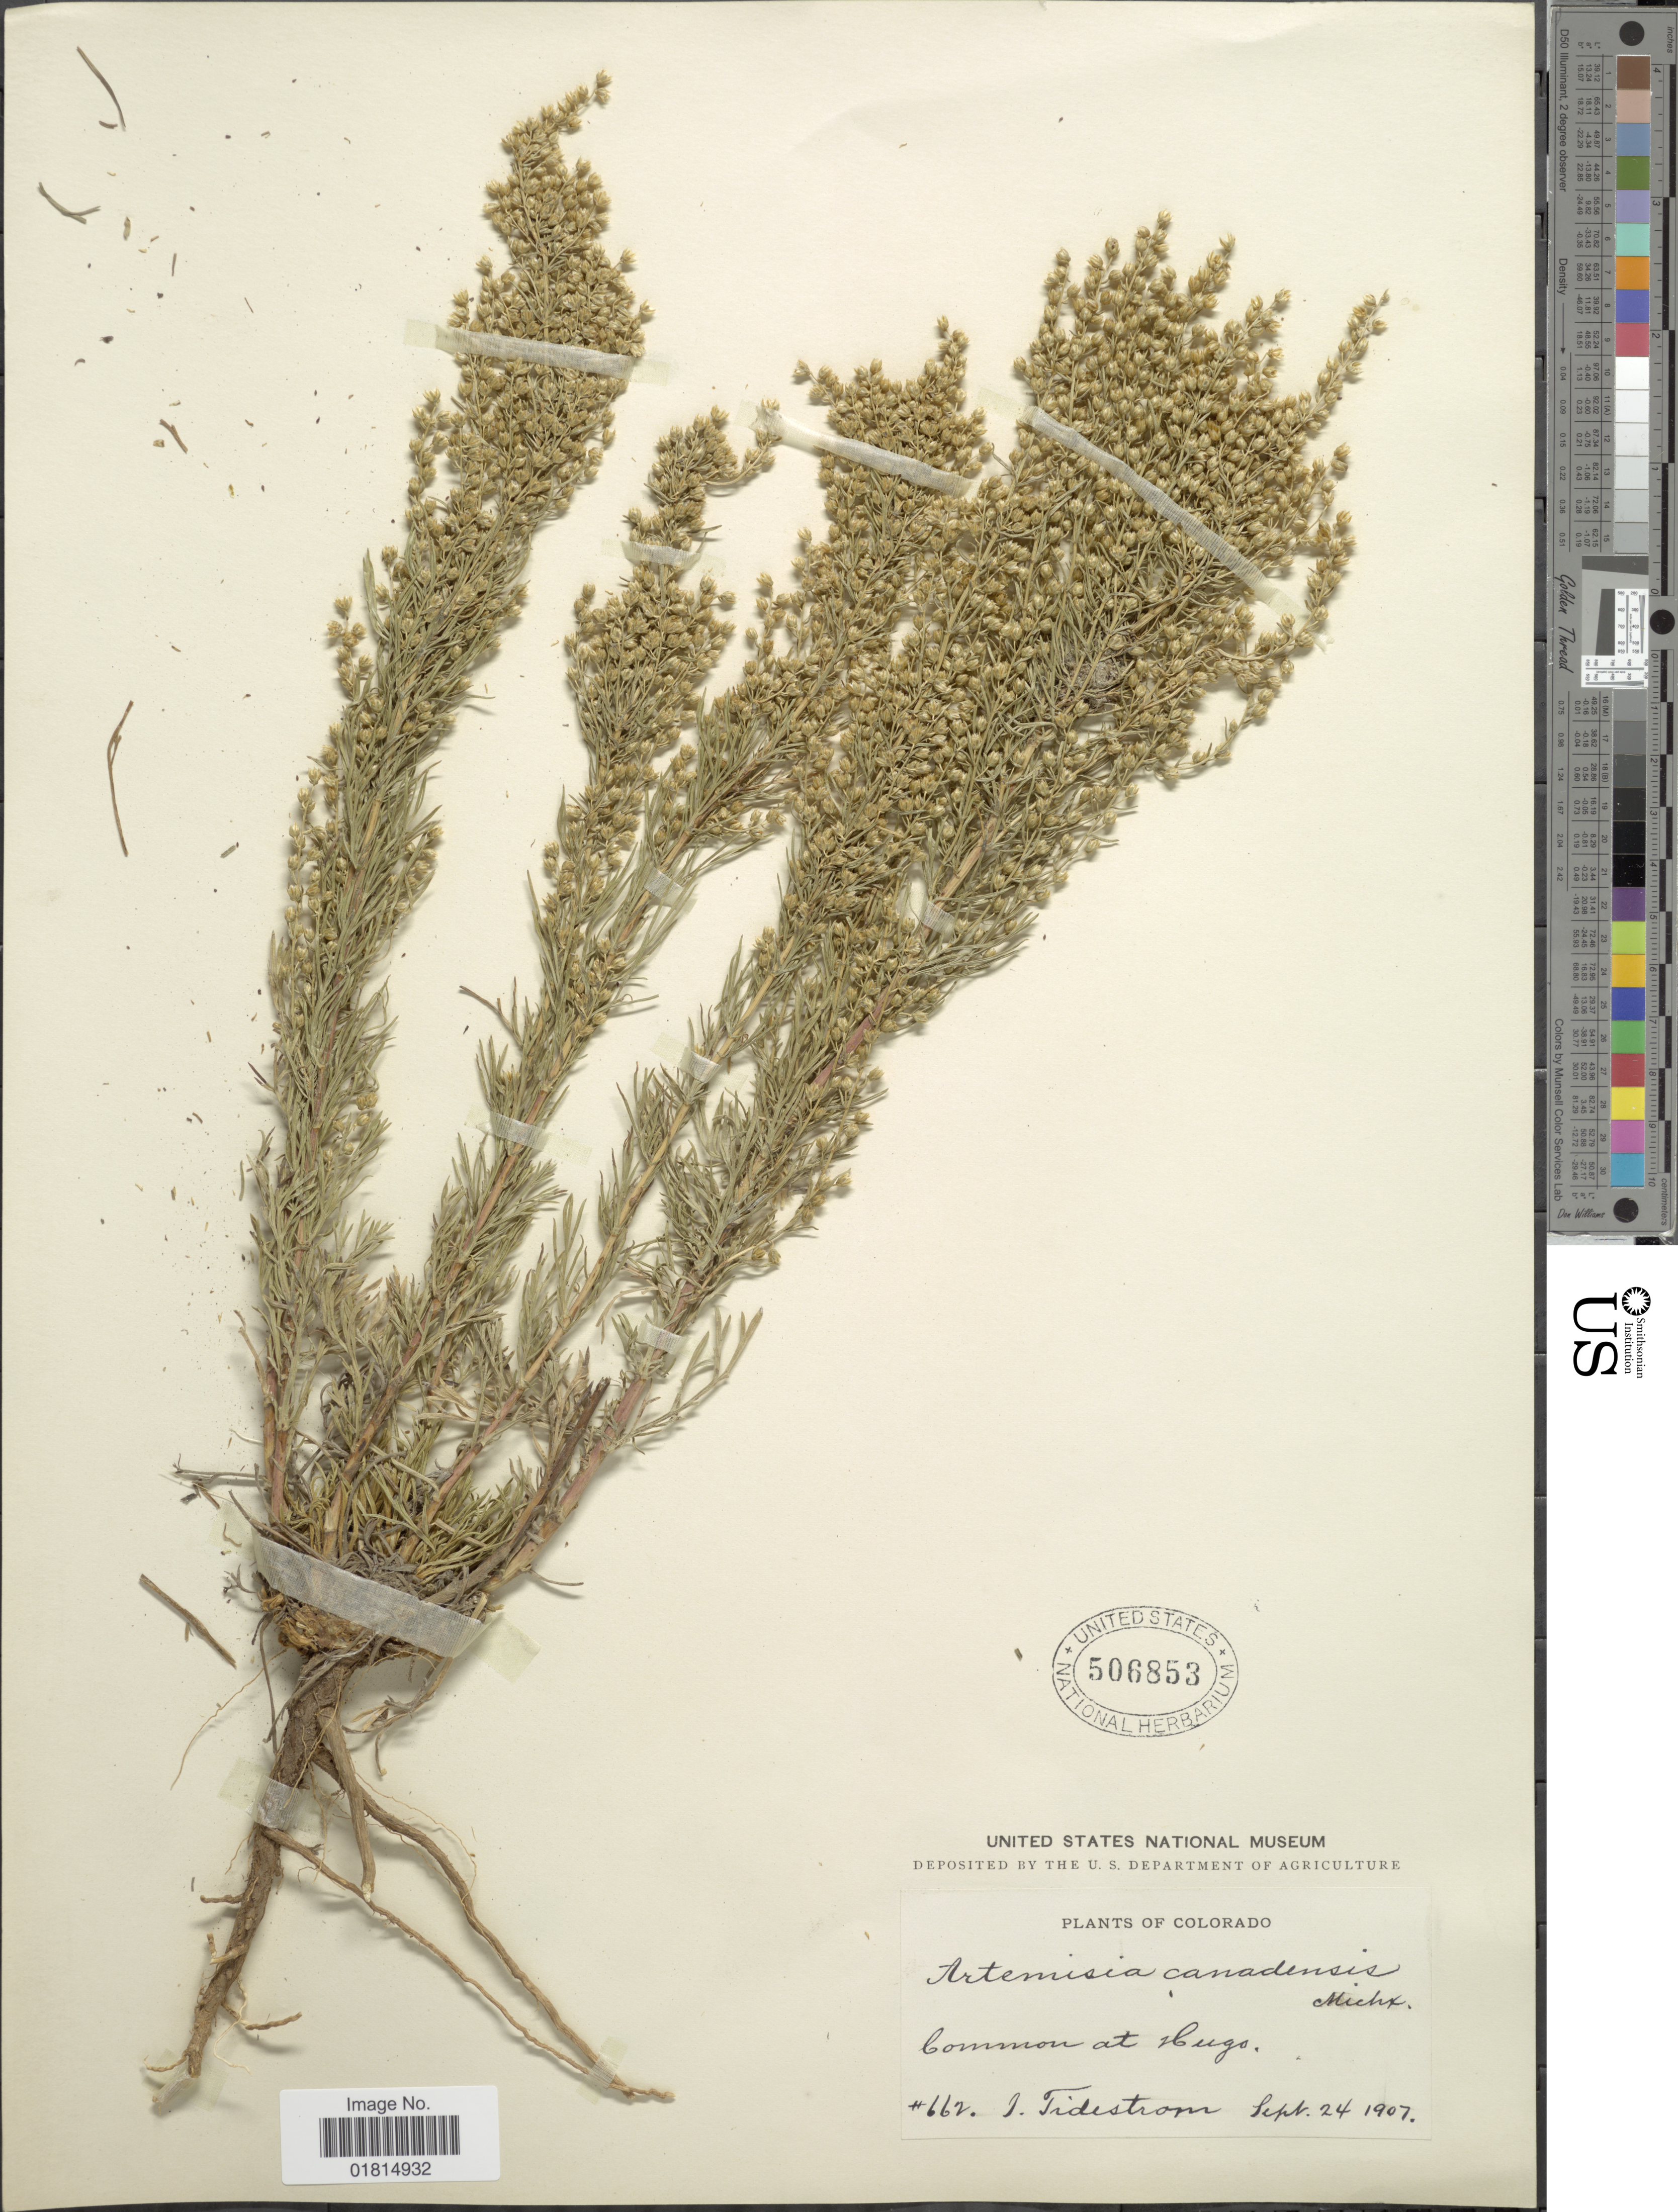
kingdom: Plantae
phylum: Tracheophyta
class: Magnoliopsida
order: Asterales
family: Asteraceae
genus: Artemisia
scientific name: Artemisia canadensis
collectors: I. F. Tidestrom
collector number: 662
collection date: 1907-09-24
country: United States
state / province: Colorado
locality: Common at Hugo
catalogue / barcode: US 506853